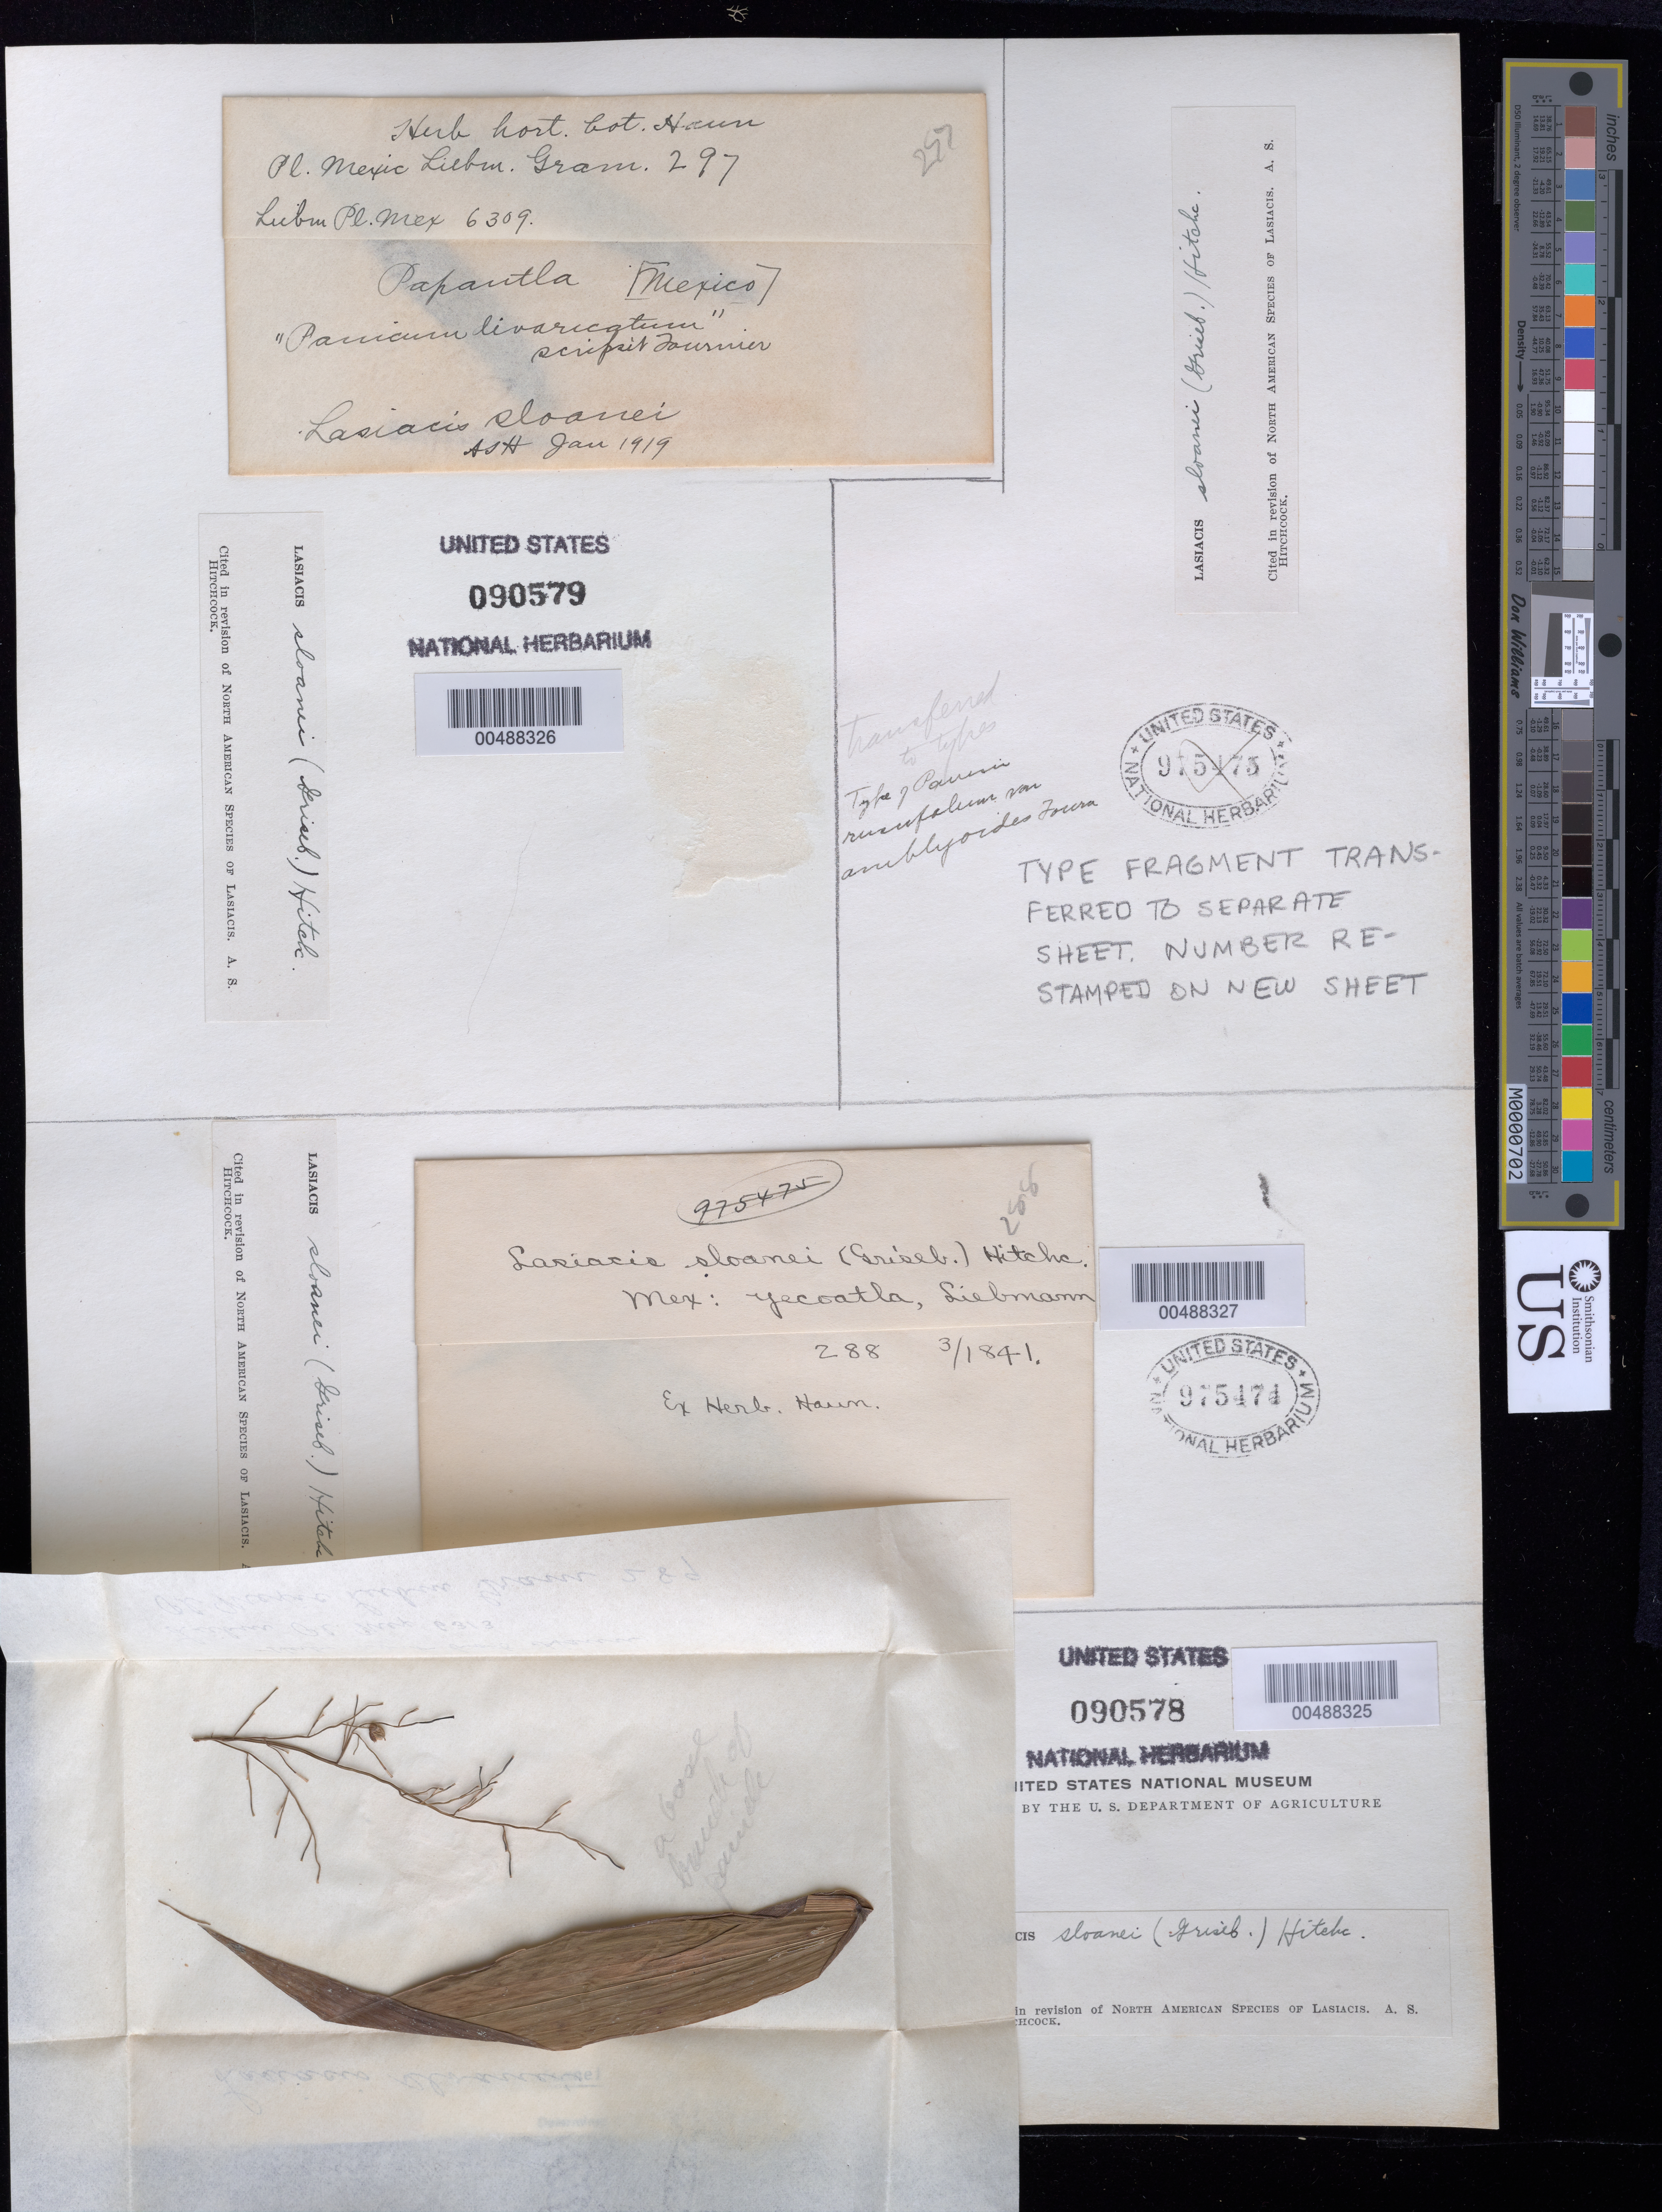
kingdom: Plantae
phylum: Tracheophyta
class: Liliopsida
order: Poales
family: Poaceae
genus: Lasiacis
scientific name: Lasiacis sloanei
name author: (Griseb.) Hitchc.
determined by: Davidse, Gerrit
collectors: F. M. Liebmann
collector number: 6313/289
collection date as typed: Mar 1841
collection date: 1841-03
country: Mexico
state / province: Veracruz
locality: Colipa - Misantla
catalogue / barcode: US 90578